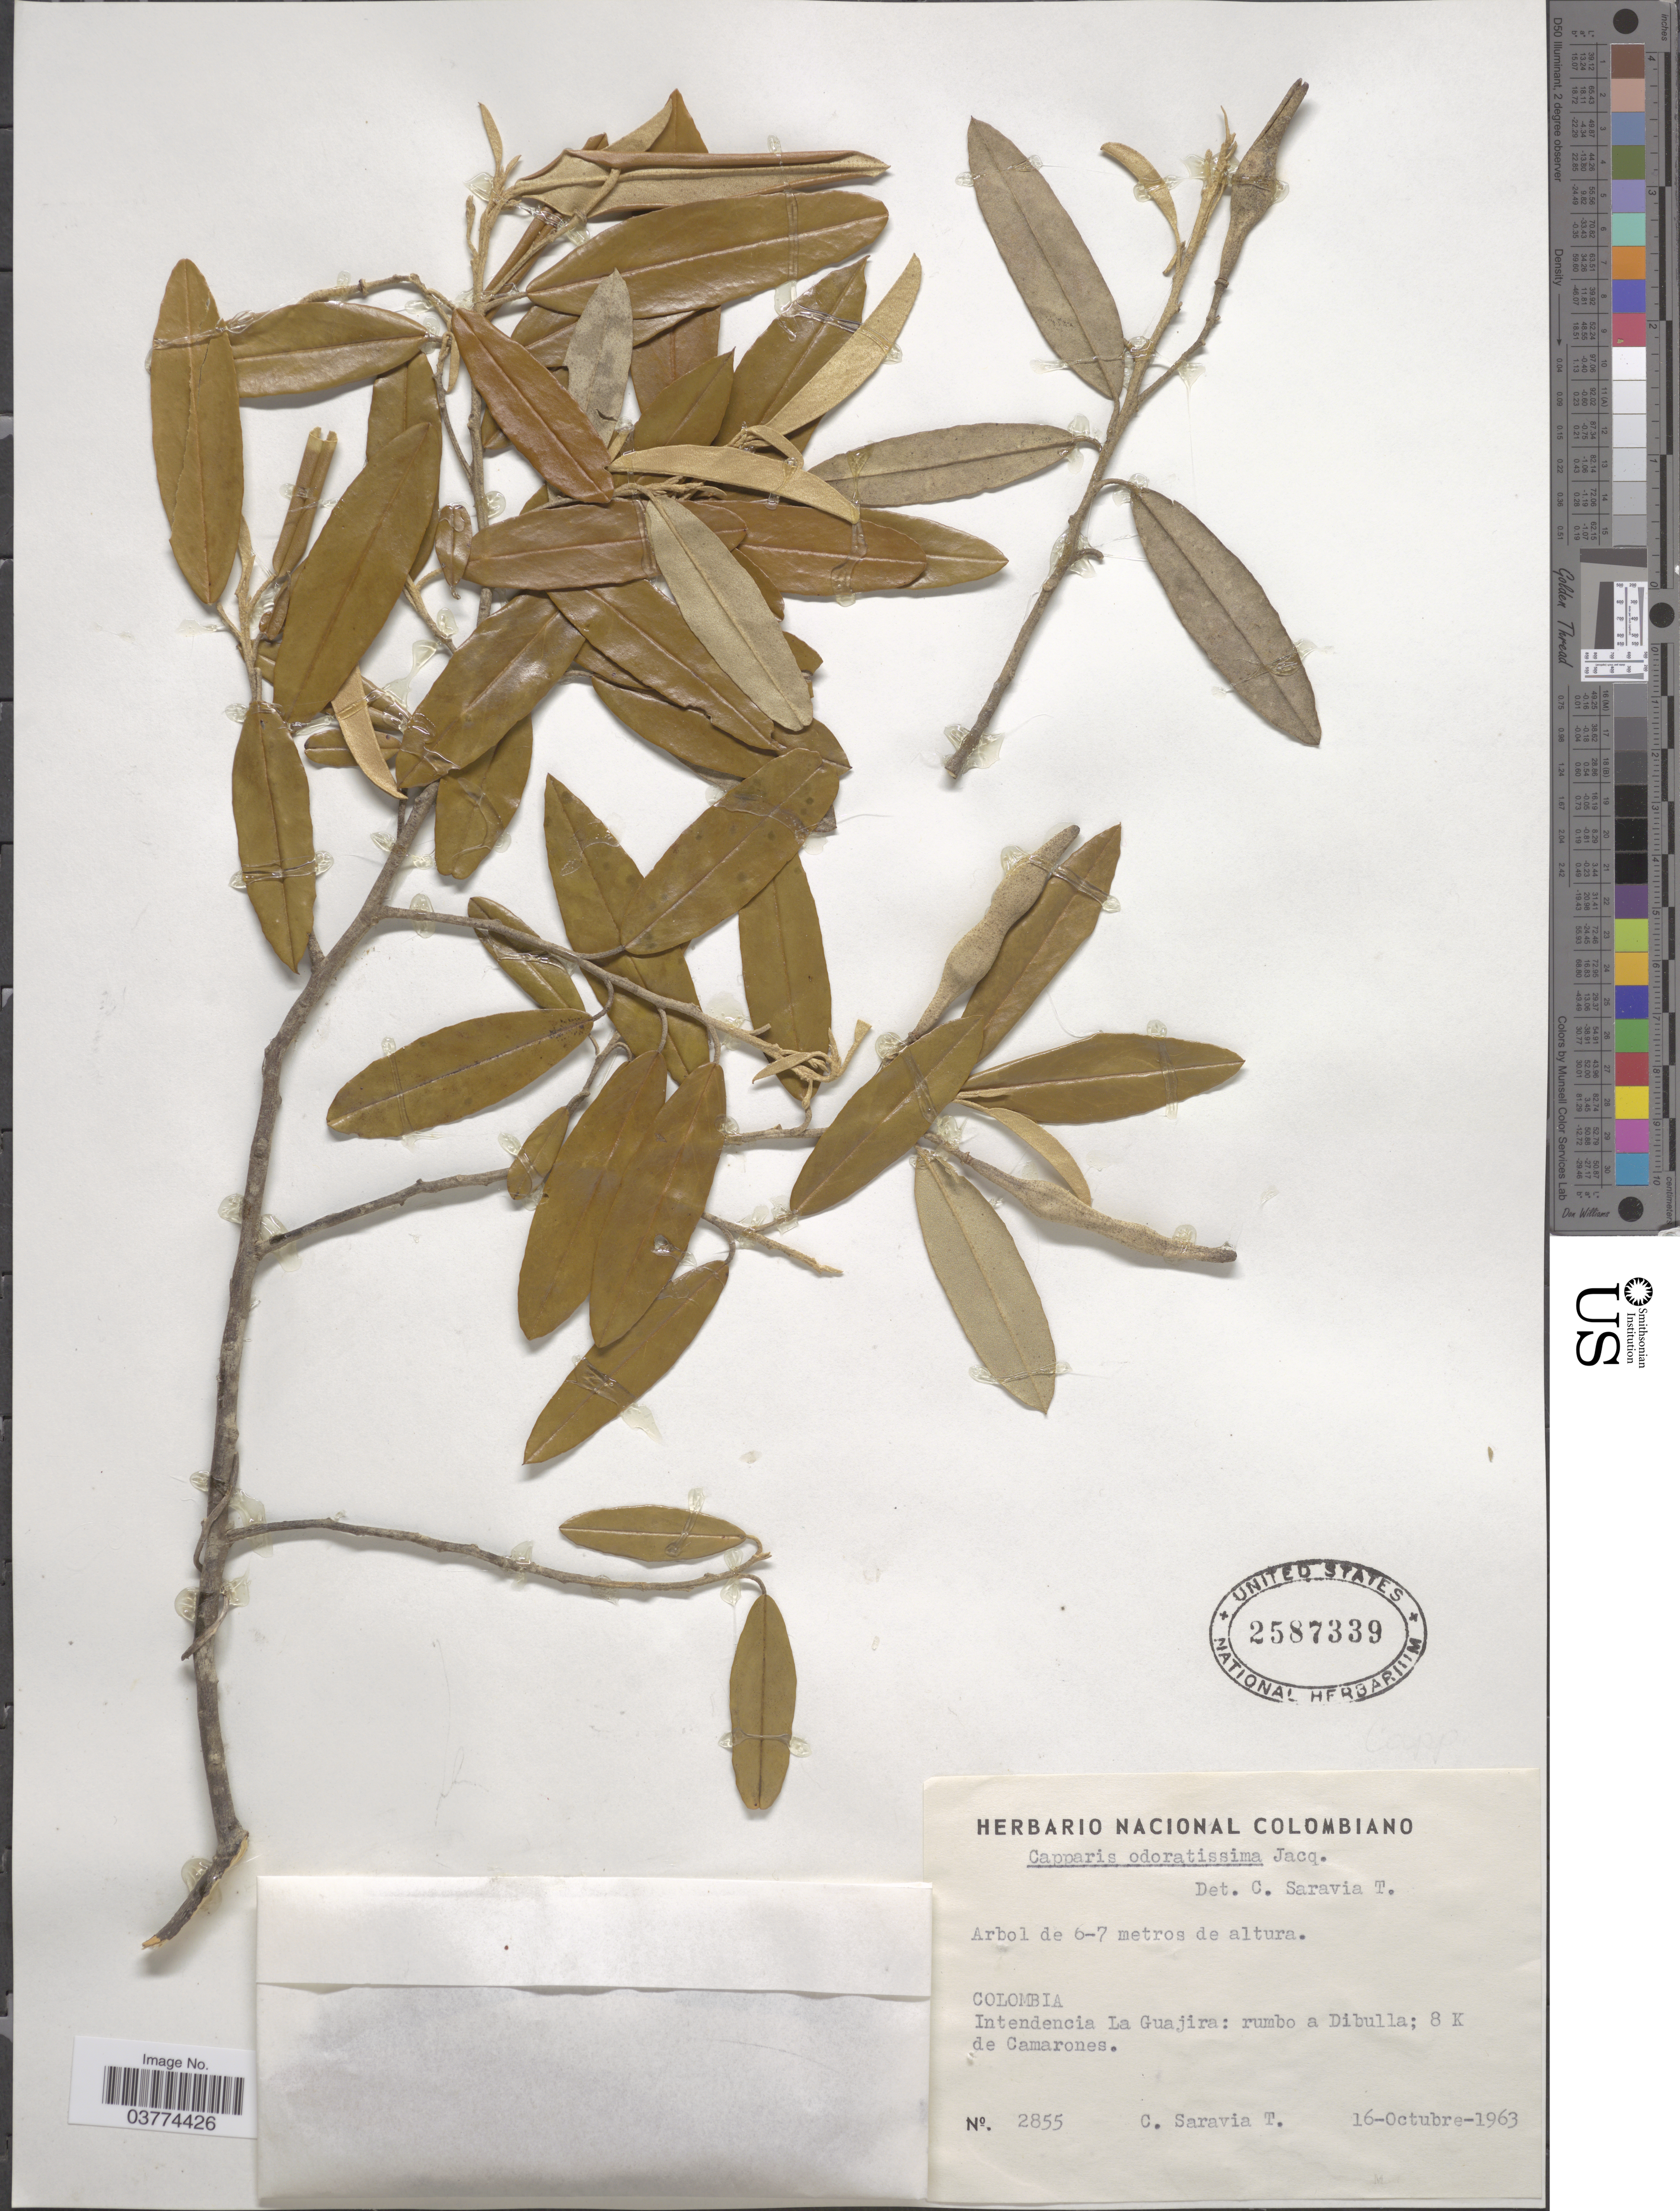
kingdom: Plantae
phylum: Tracheophyta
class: Magnoliopsida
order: Brassicales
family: Capparaceae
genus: Quadrella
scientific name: Quadrella odoratissima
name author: (Jacq.) Hutch.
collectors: C. Saravia T.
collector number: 2855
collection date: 1963-10-16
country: Colombia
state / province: La Guajira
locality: Intendencia La Guajira: rumbo a Dibulla; 8 K de Camarones.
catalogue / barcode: US 2587339